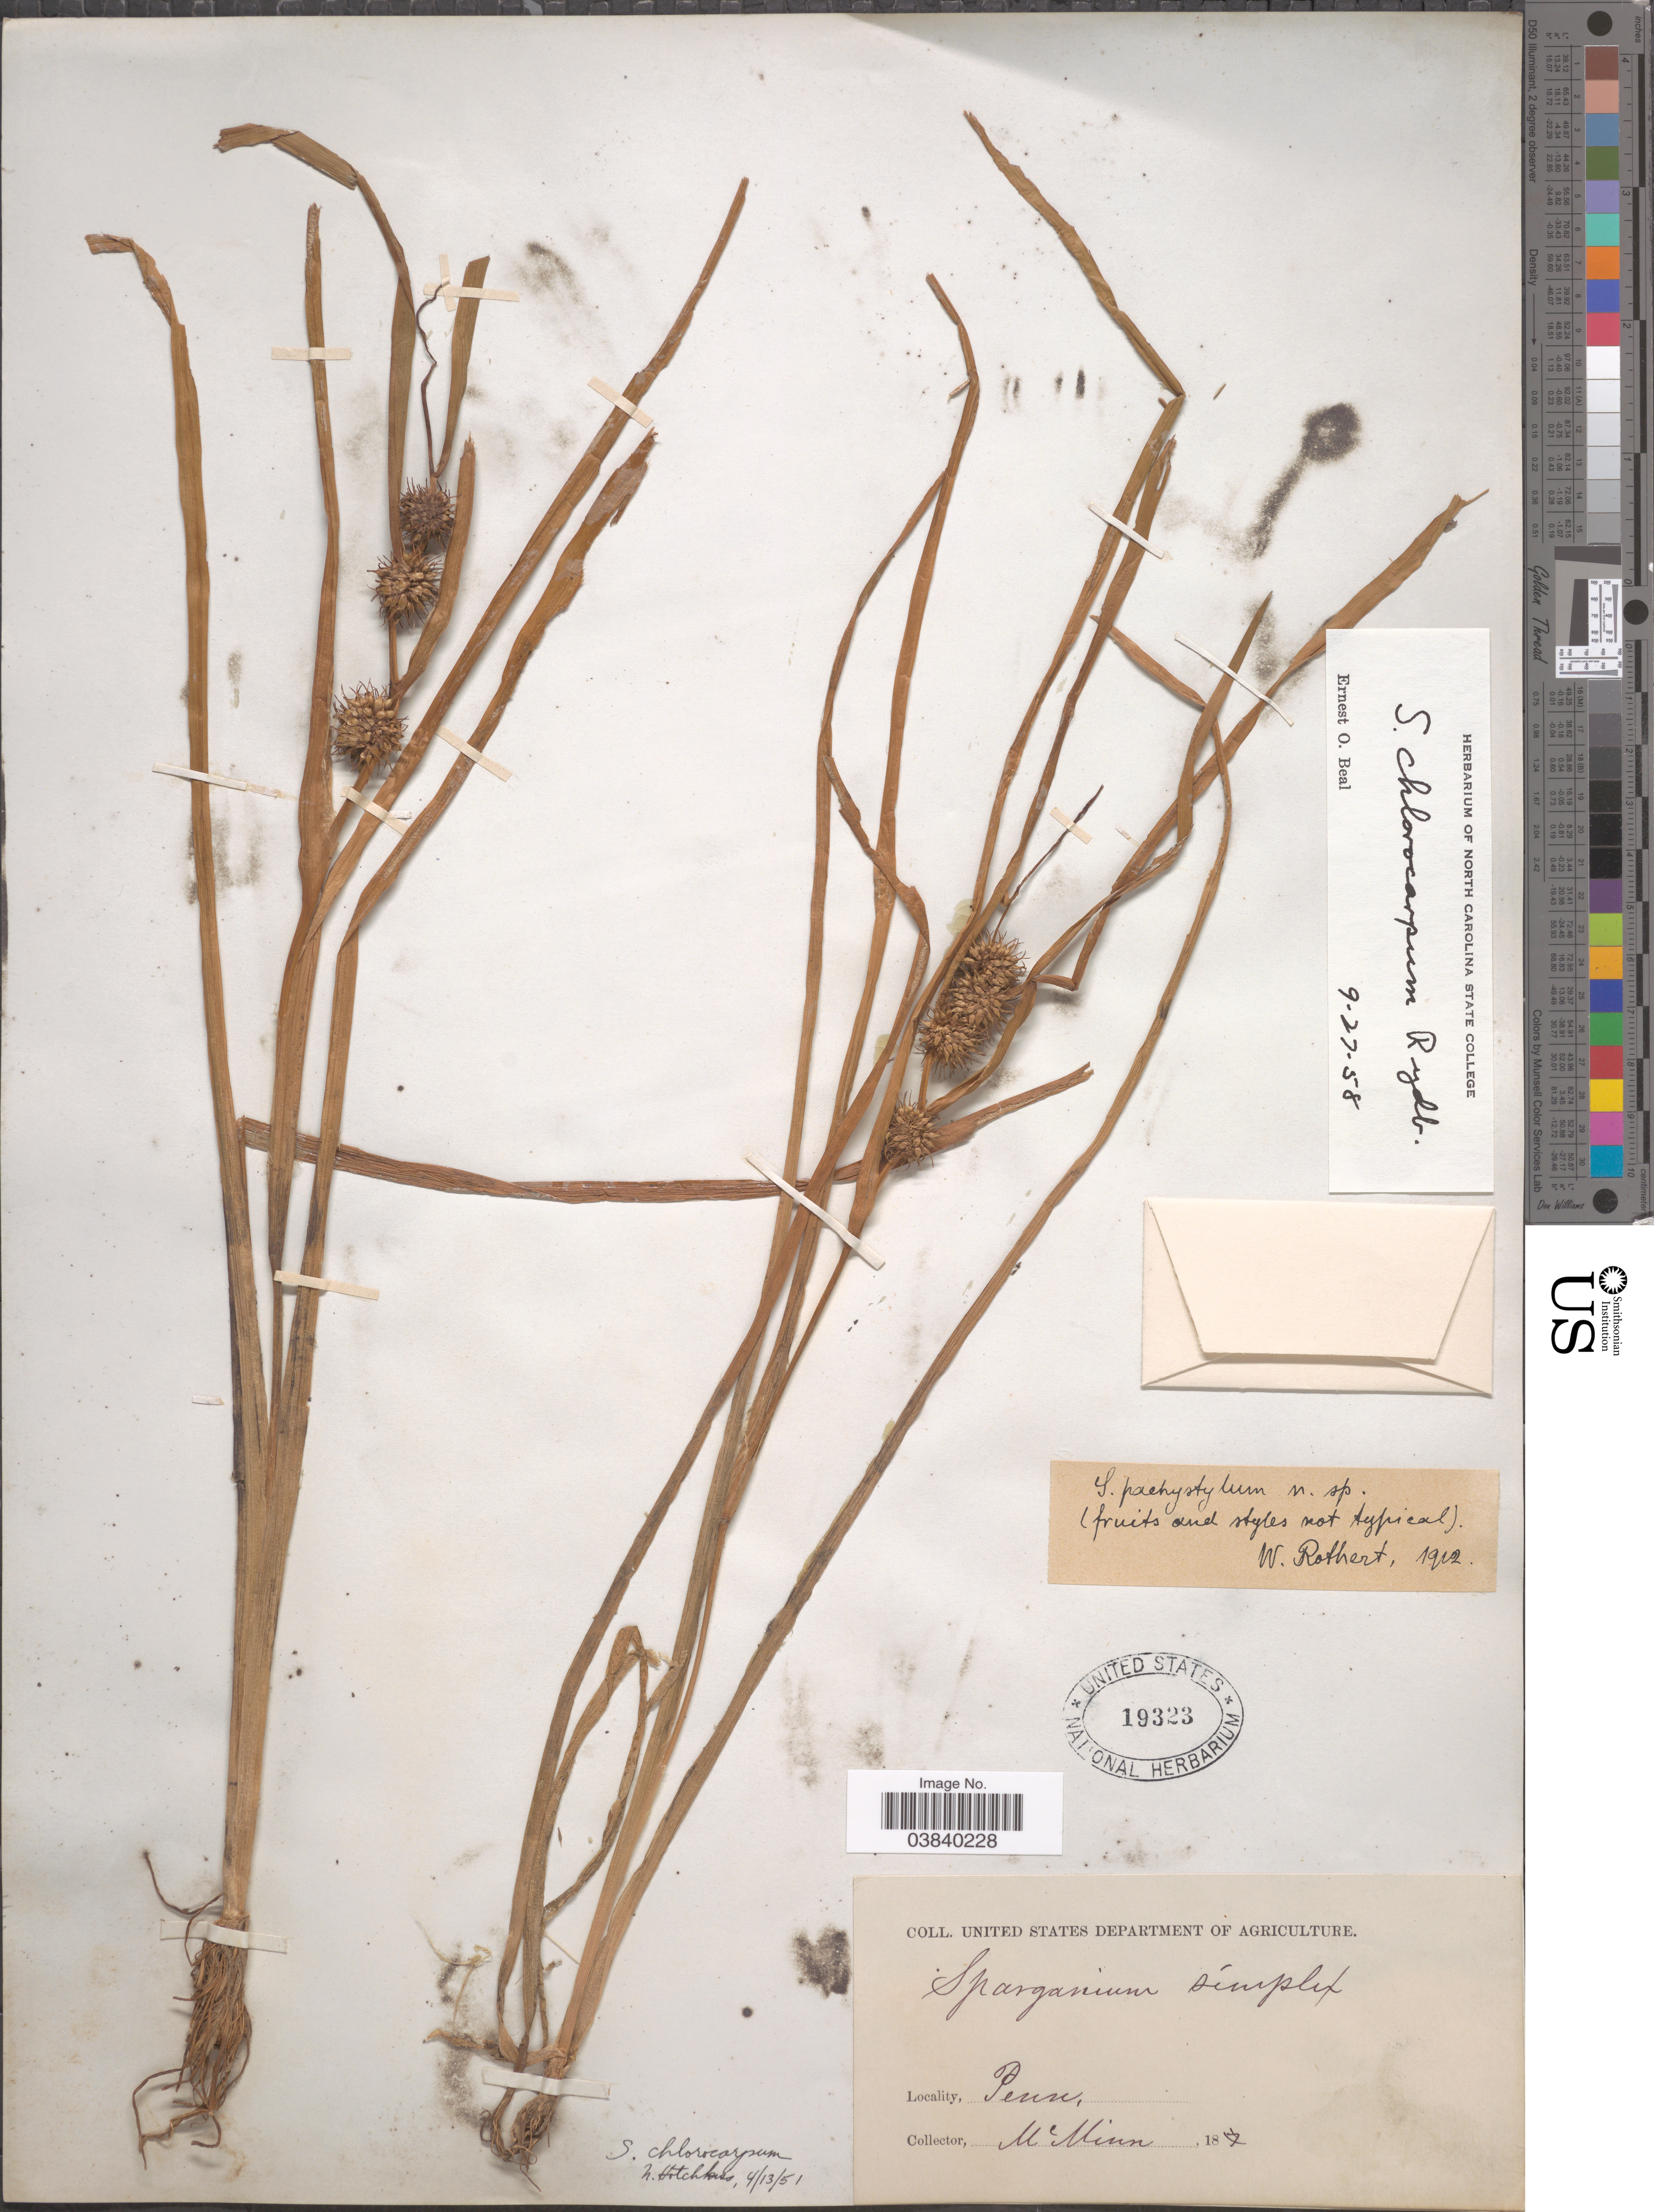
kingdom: Plantae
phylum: Tracheophyta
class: Liliopsida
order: Poales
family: Typhaceae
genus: Sparganium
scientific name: Sparganium chlorocarpum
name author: Rydb.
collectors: McMinn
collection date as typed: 18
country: United States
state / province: Pennsylvania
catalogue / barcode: US 19323